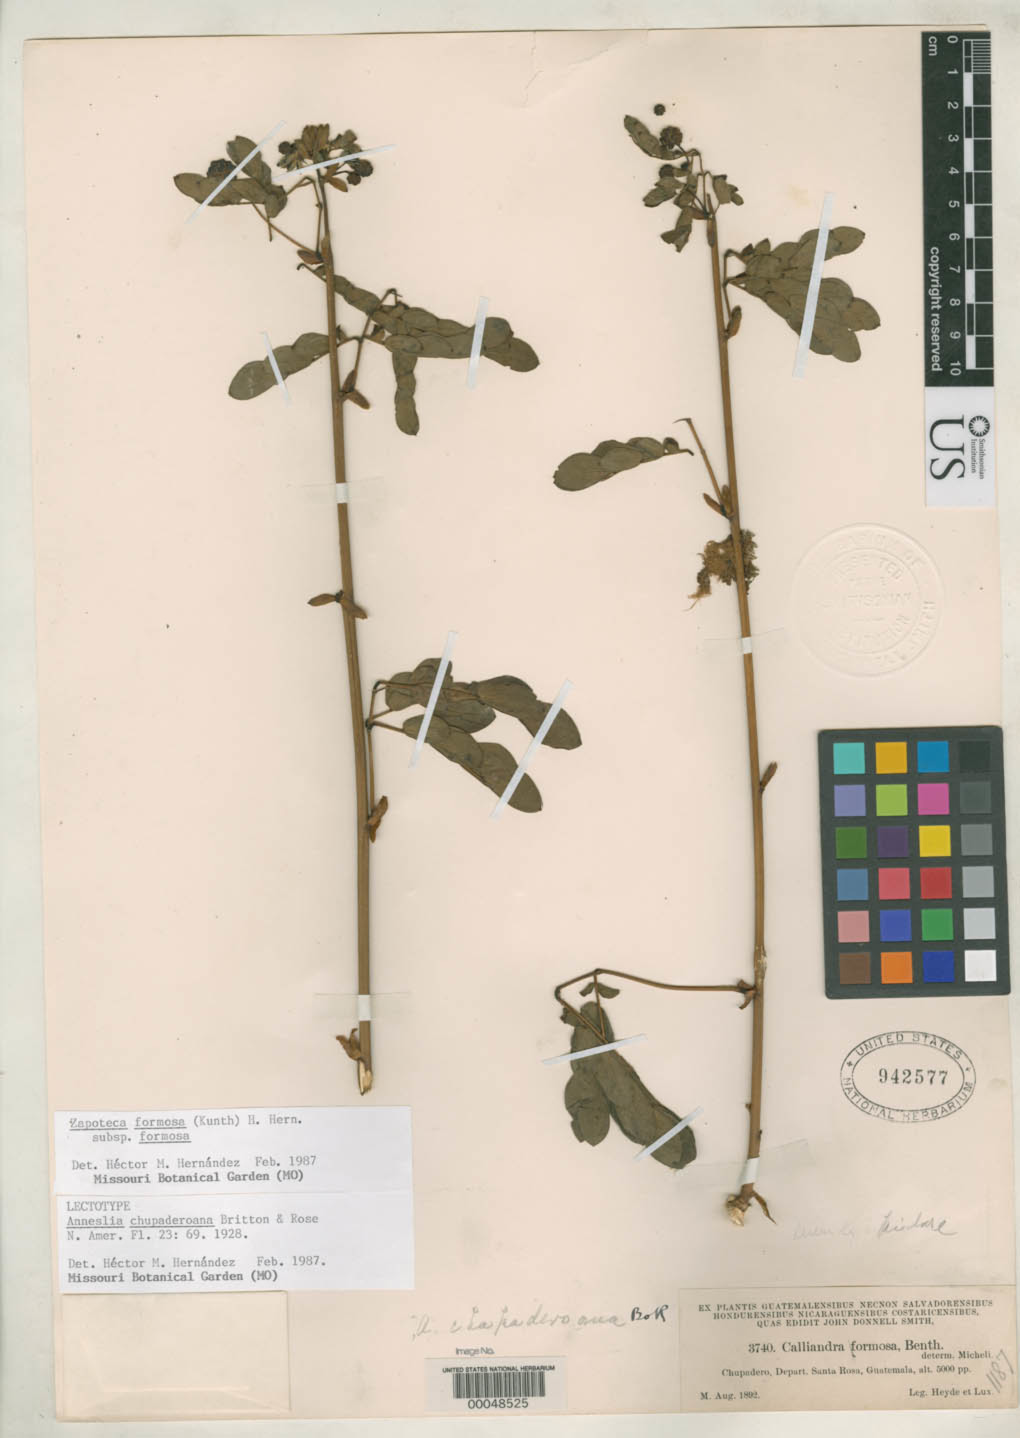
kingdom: Plantae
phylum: Tracheophyta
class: Magnoliopsida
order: Fabales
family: Fabaceae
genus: Anneslia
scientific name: Anneslia chapaderoana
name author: Britton & Rose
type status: Lectotype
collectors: E. T. Heyde & E. Lux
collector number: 3740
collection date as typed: Aug 1892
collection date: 1892-08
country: Guatemala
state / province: Santa Rosa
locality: Chapadero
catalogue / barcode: US 942577